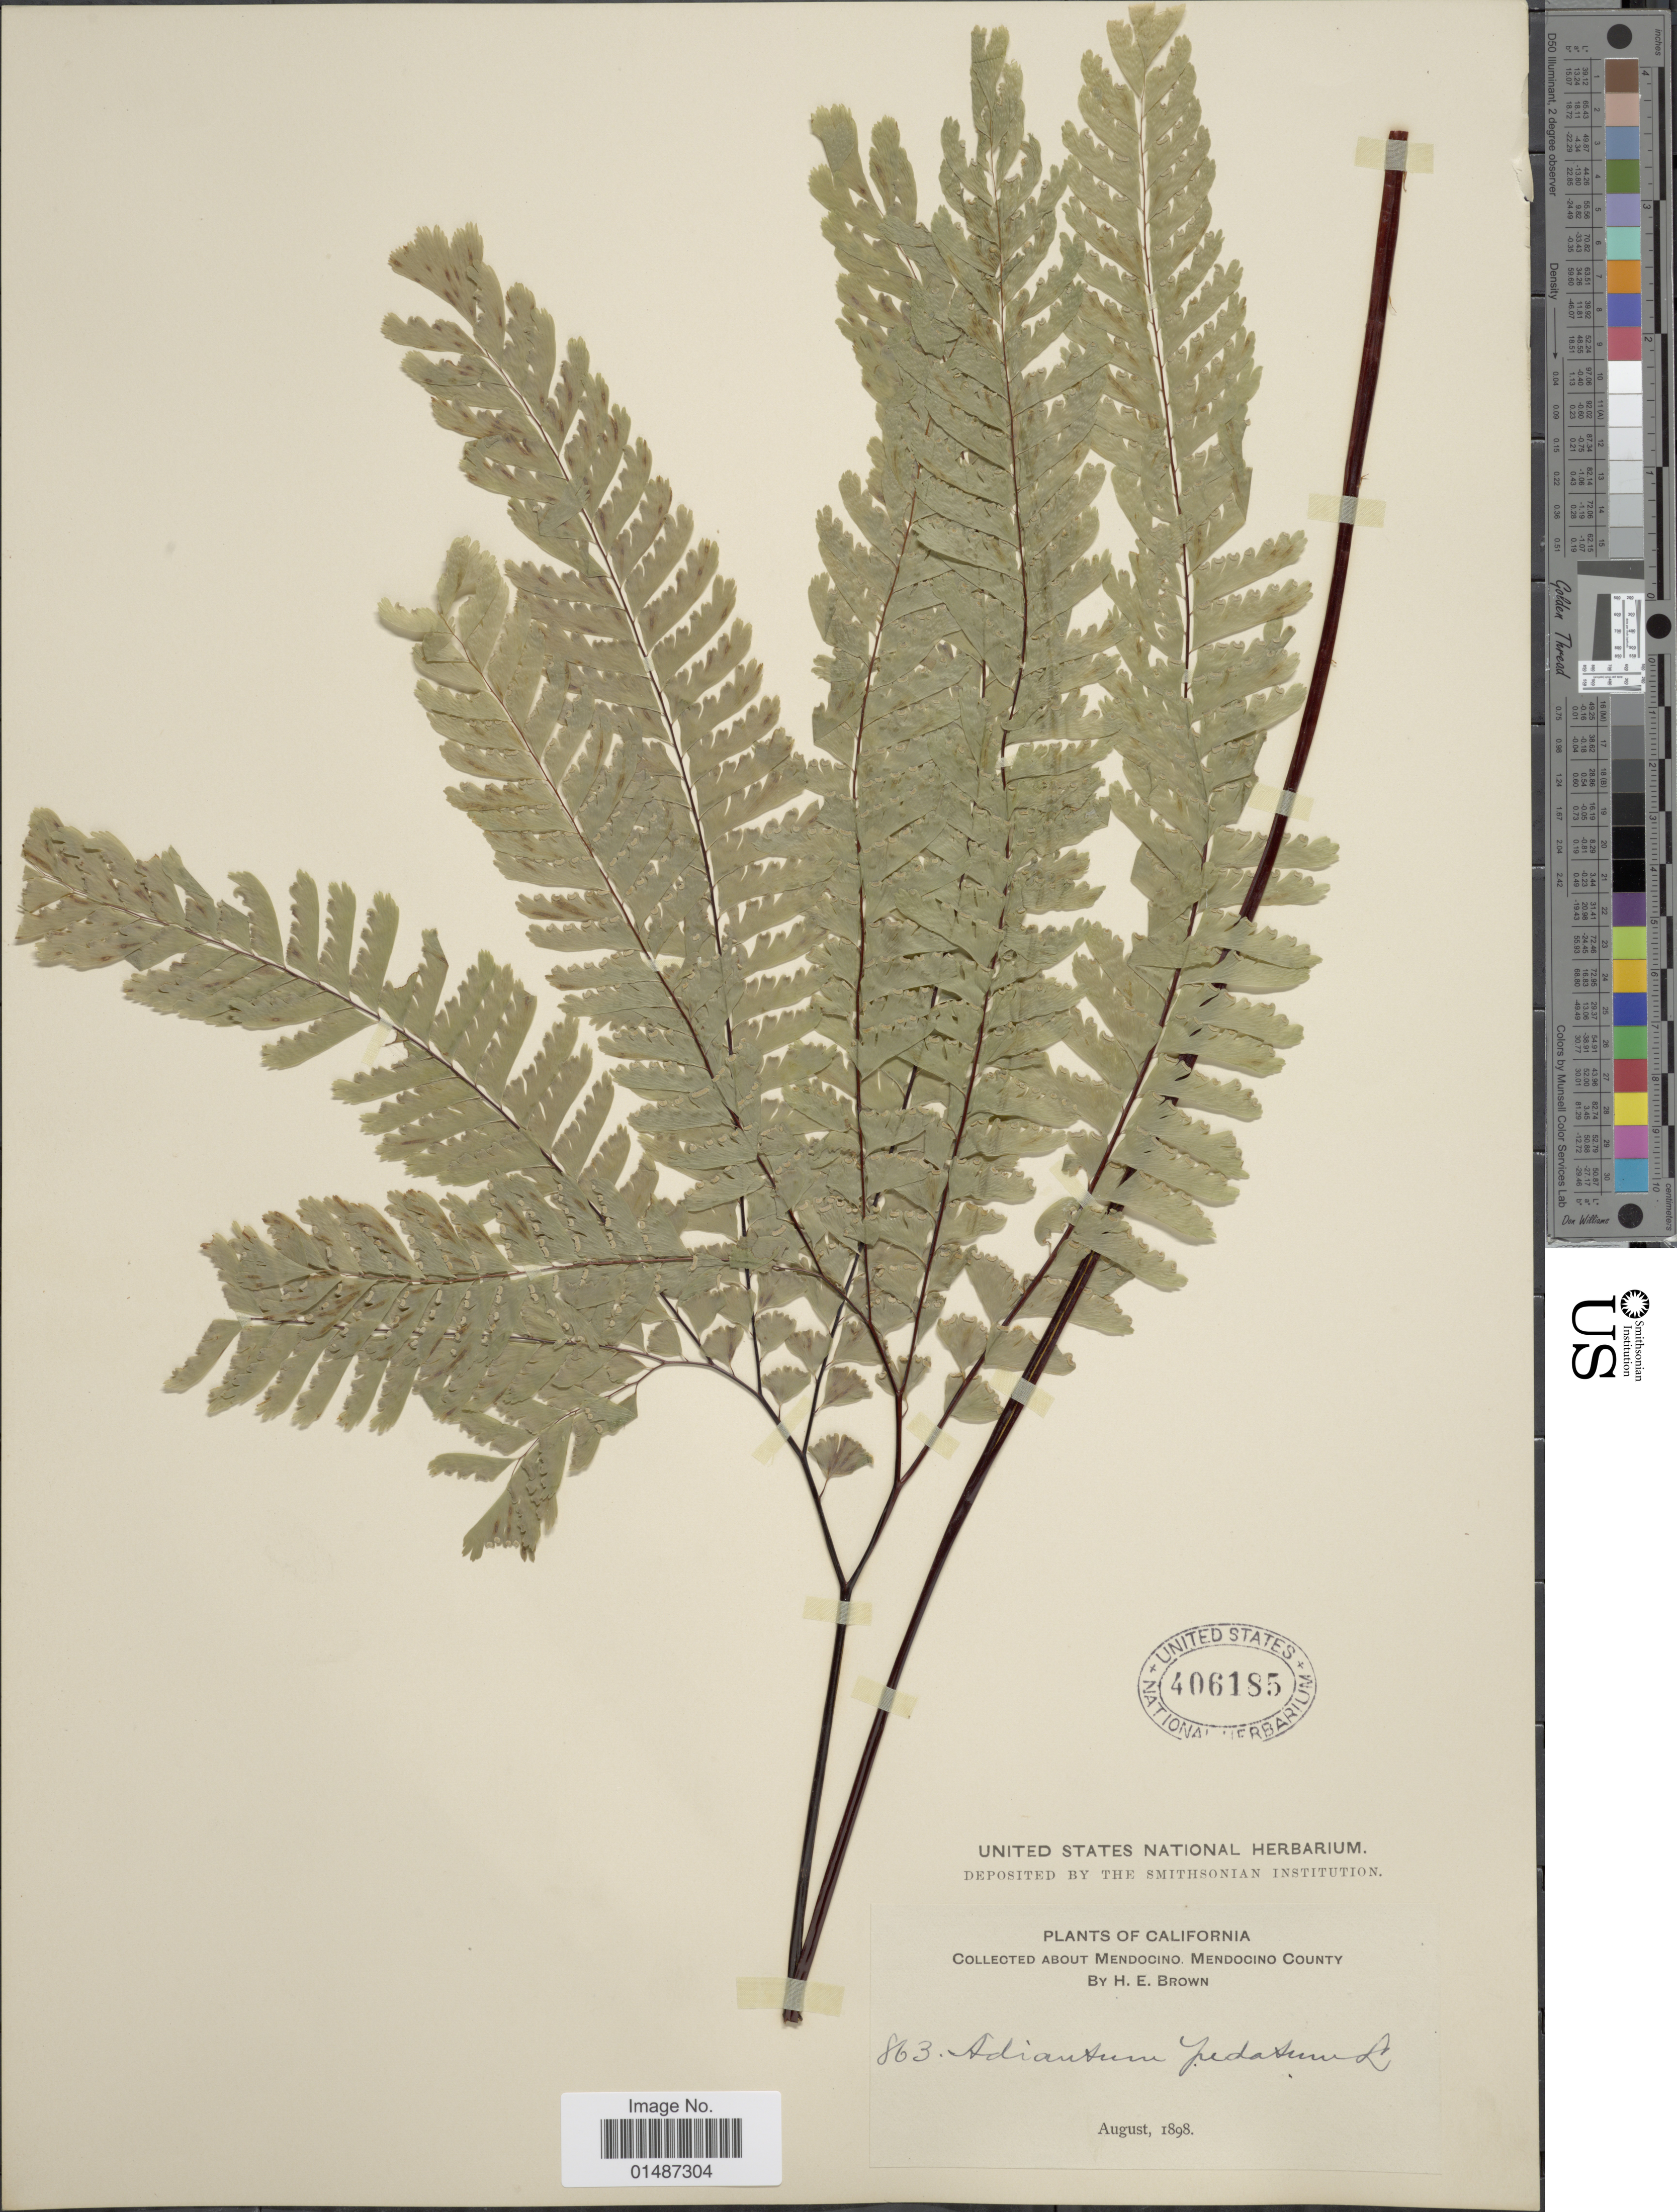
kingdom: Plantae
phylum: Tracheophyta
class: Polypodiopsida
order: Polypodiales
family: Pteridaceae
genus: Adiantum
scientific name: Adiantum pedatum subsp. aleuticum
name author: (Rupr.) Calder & Roy L. Taylor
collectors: H. E. Brown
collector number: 863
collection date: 1898-08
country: United States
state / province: California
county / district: Mendocino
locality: Mendocino, Mendocino County.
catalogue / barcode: US 406185